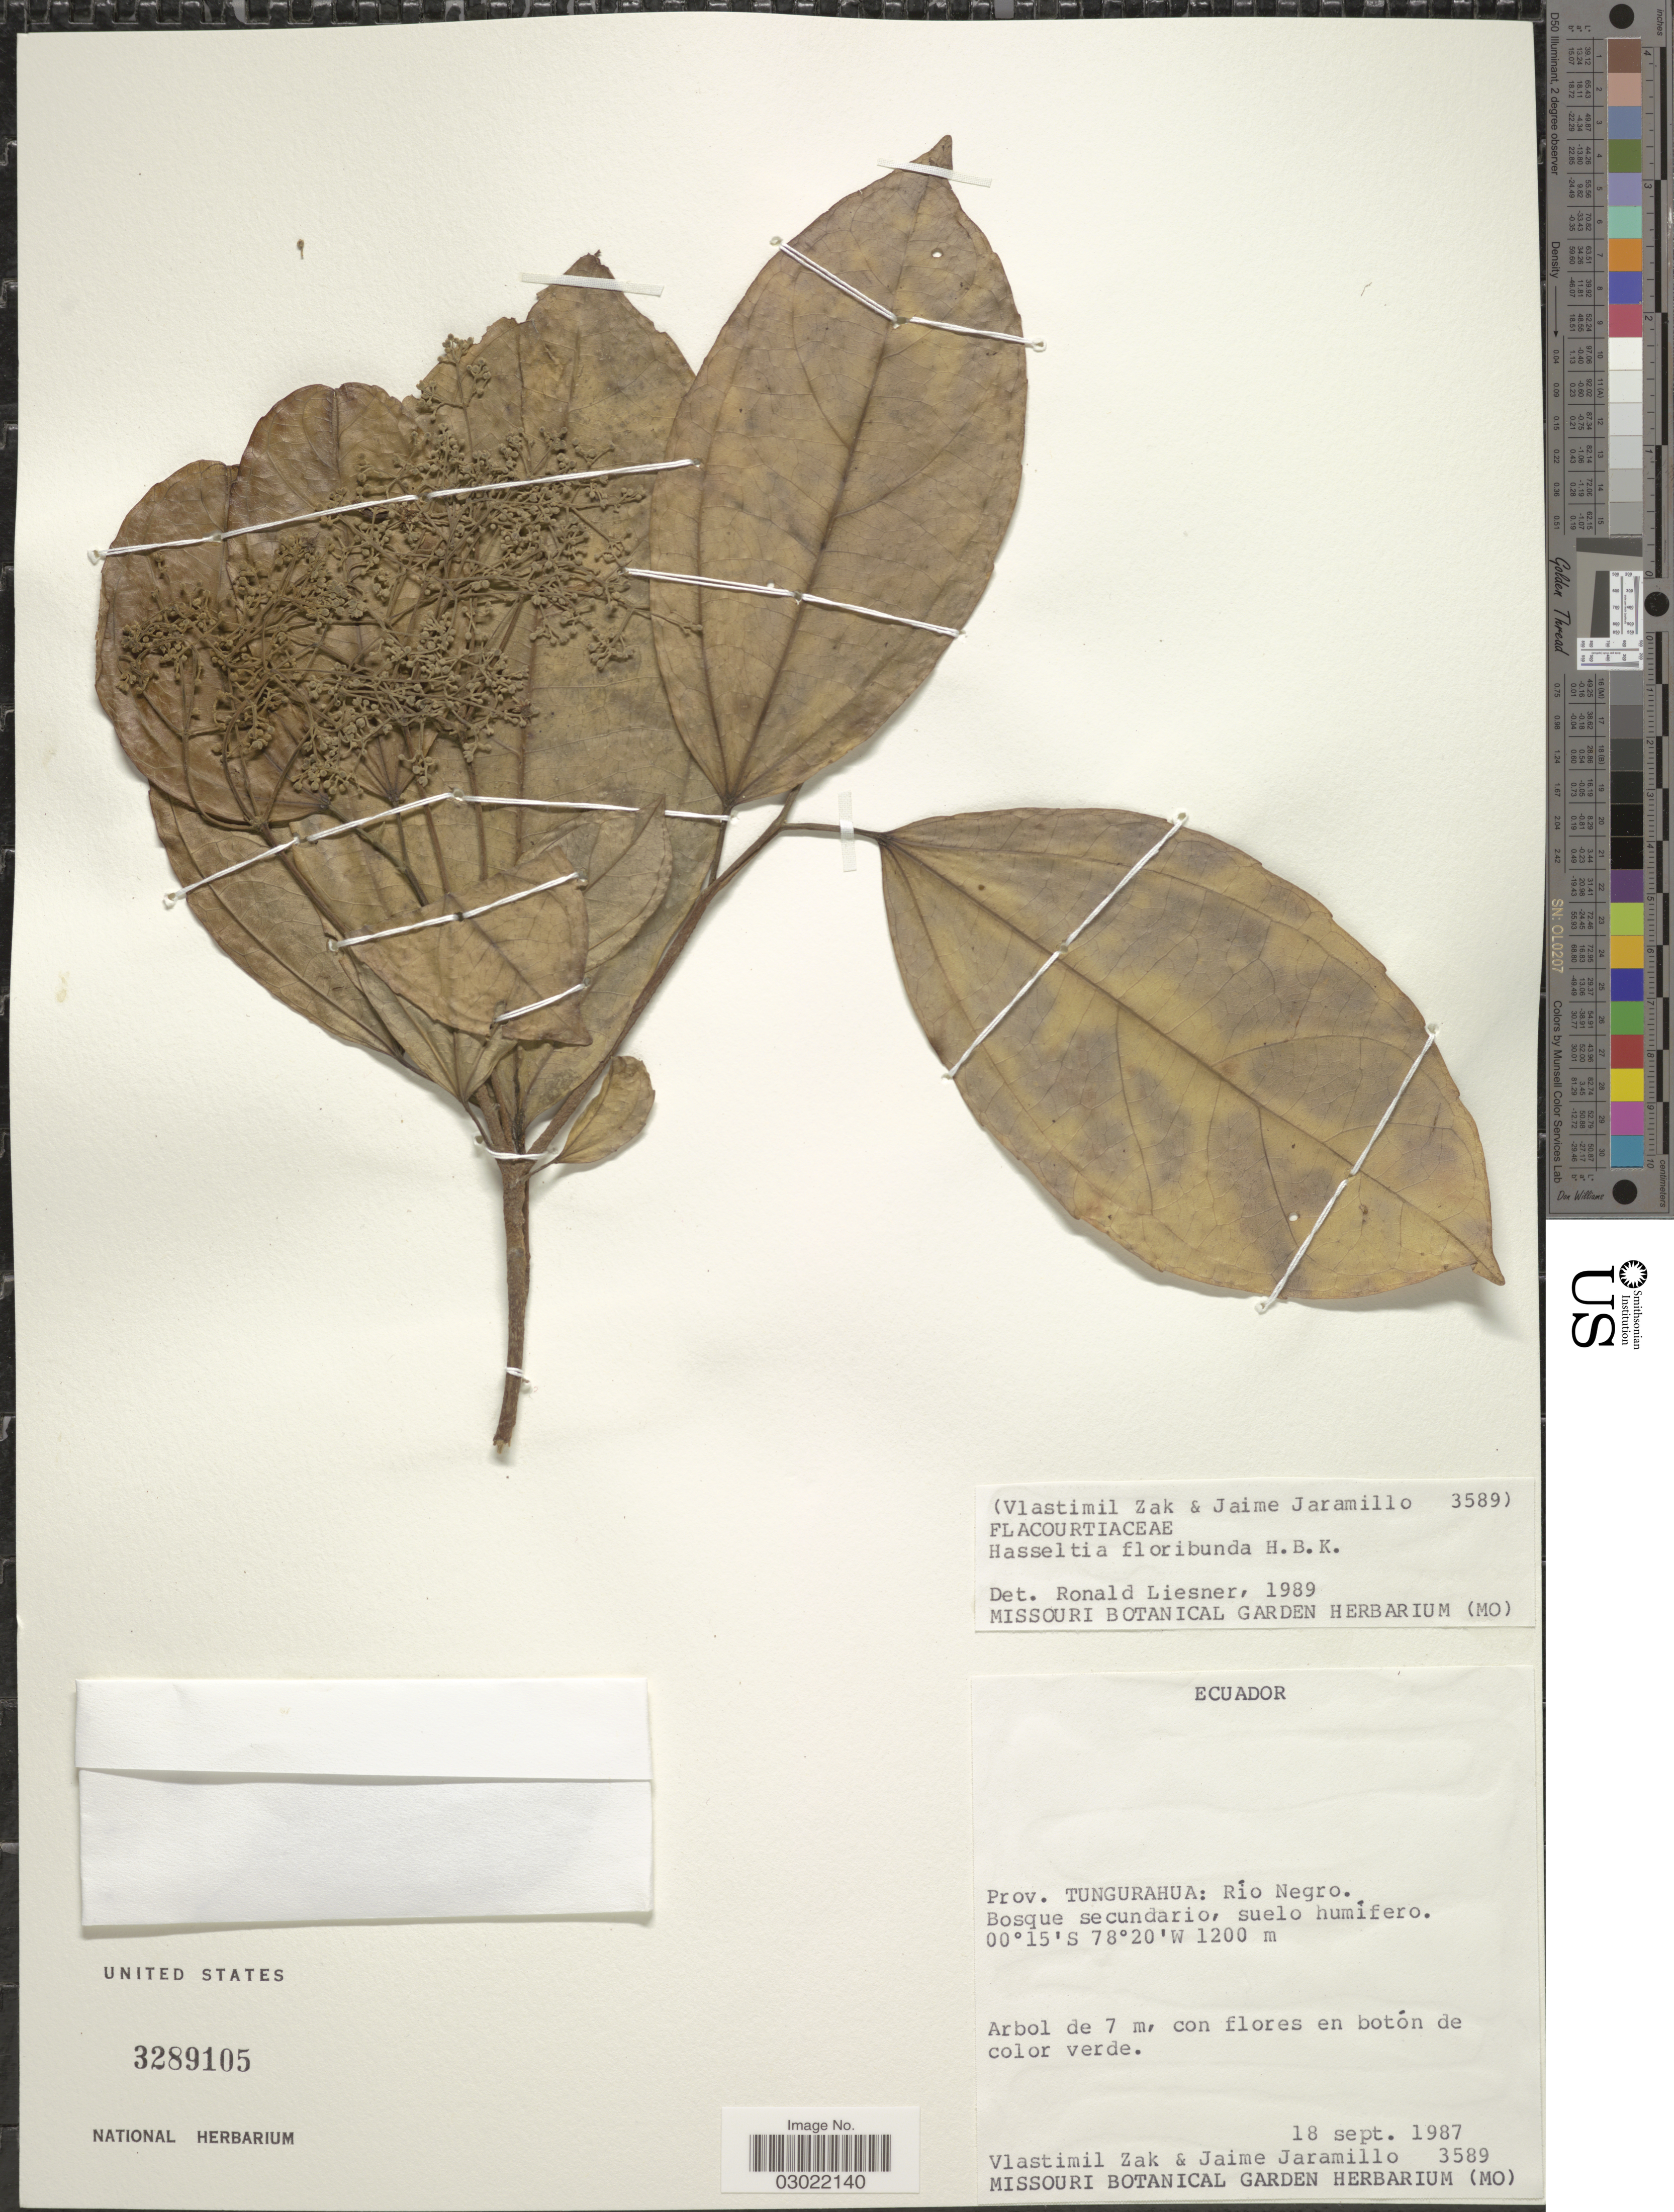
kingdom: Plantae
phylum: Tracheophyta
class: Magnoliopsida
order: Malpighiales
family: Salicaceae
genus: Hasseltia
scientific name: Hasseltia floribunda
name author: Kunth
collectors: V. Zak & J. Jaramillo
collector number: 3589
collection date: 1987-09-18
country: Ecuador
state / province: Tungurahua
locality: Río Negro.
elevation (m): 1200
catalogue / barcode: US 3289105